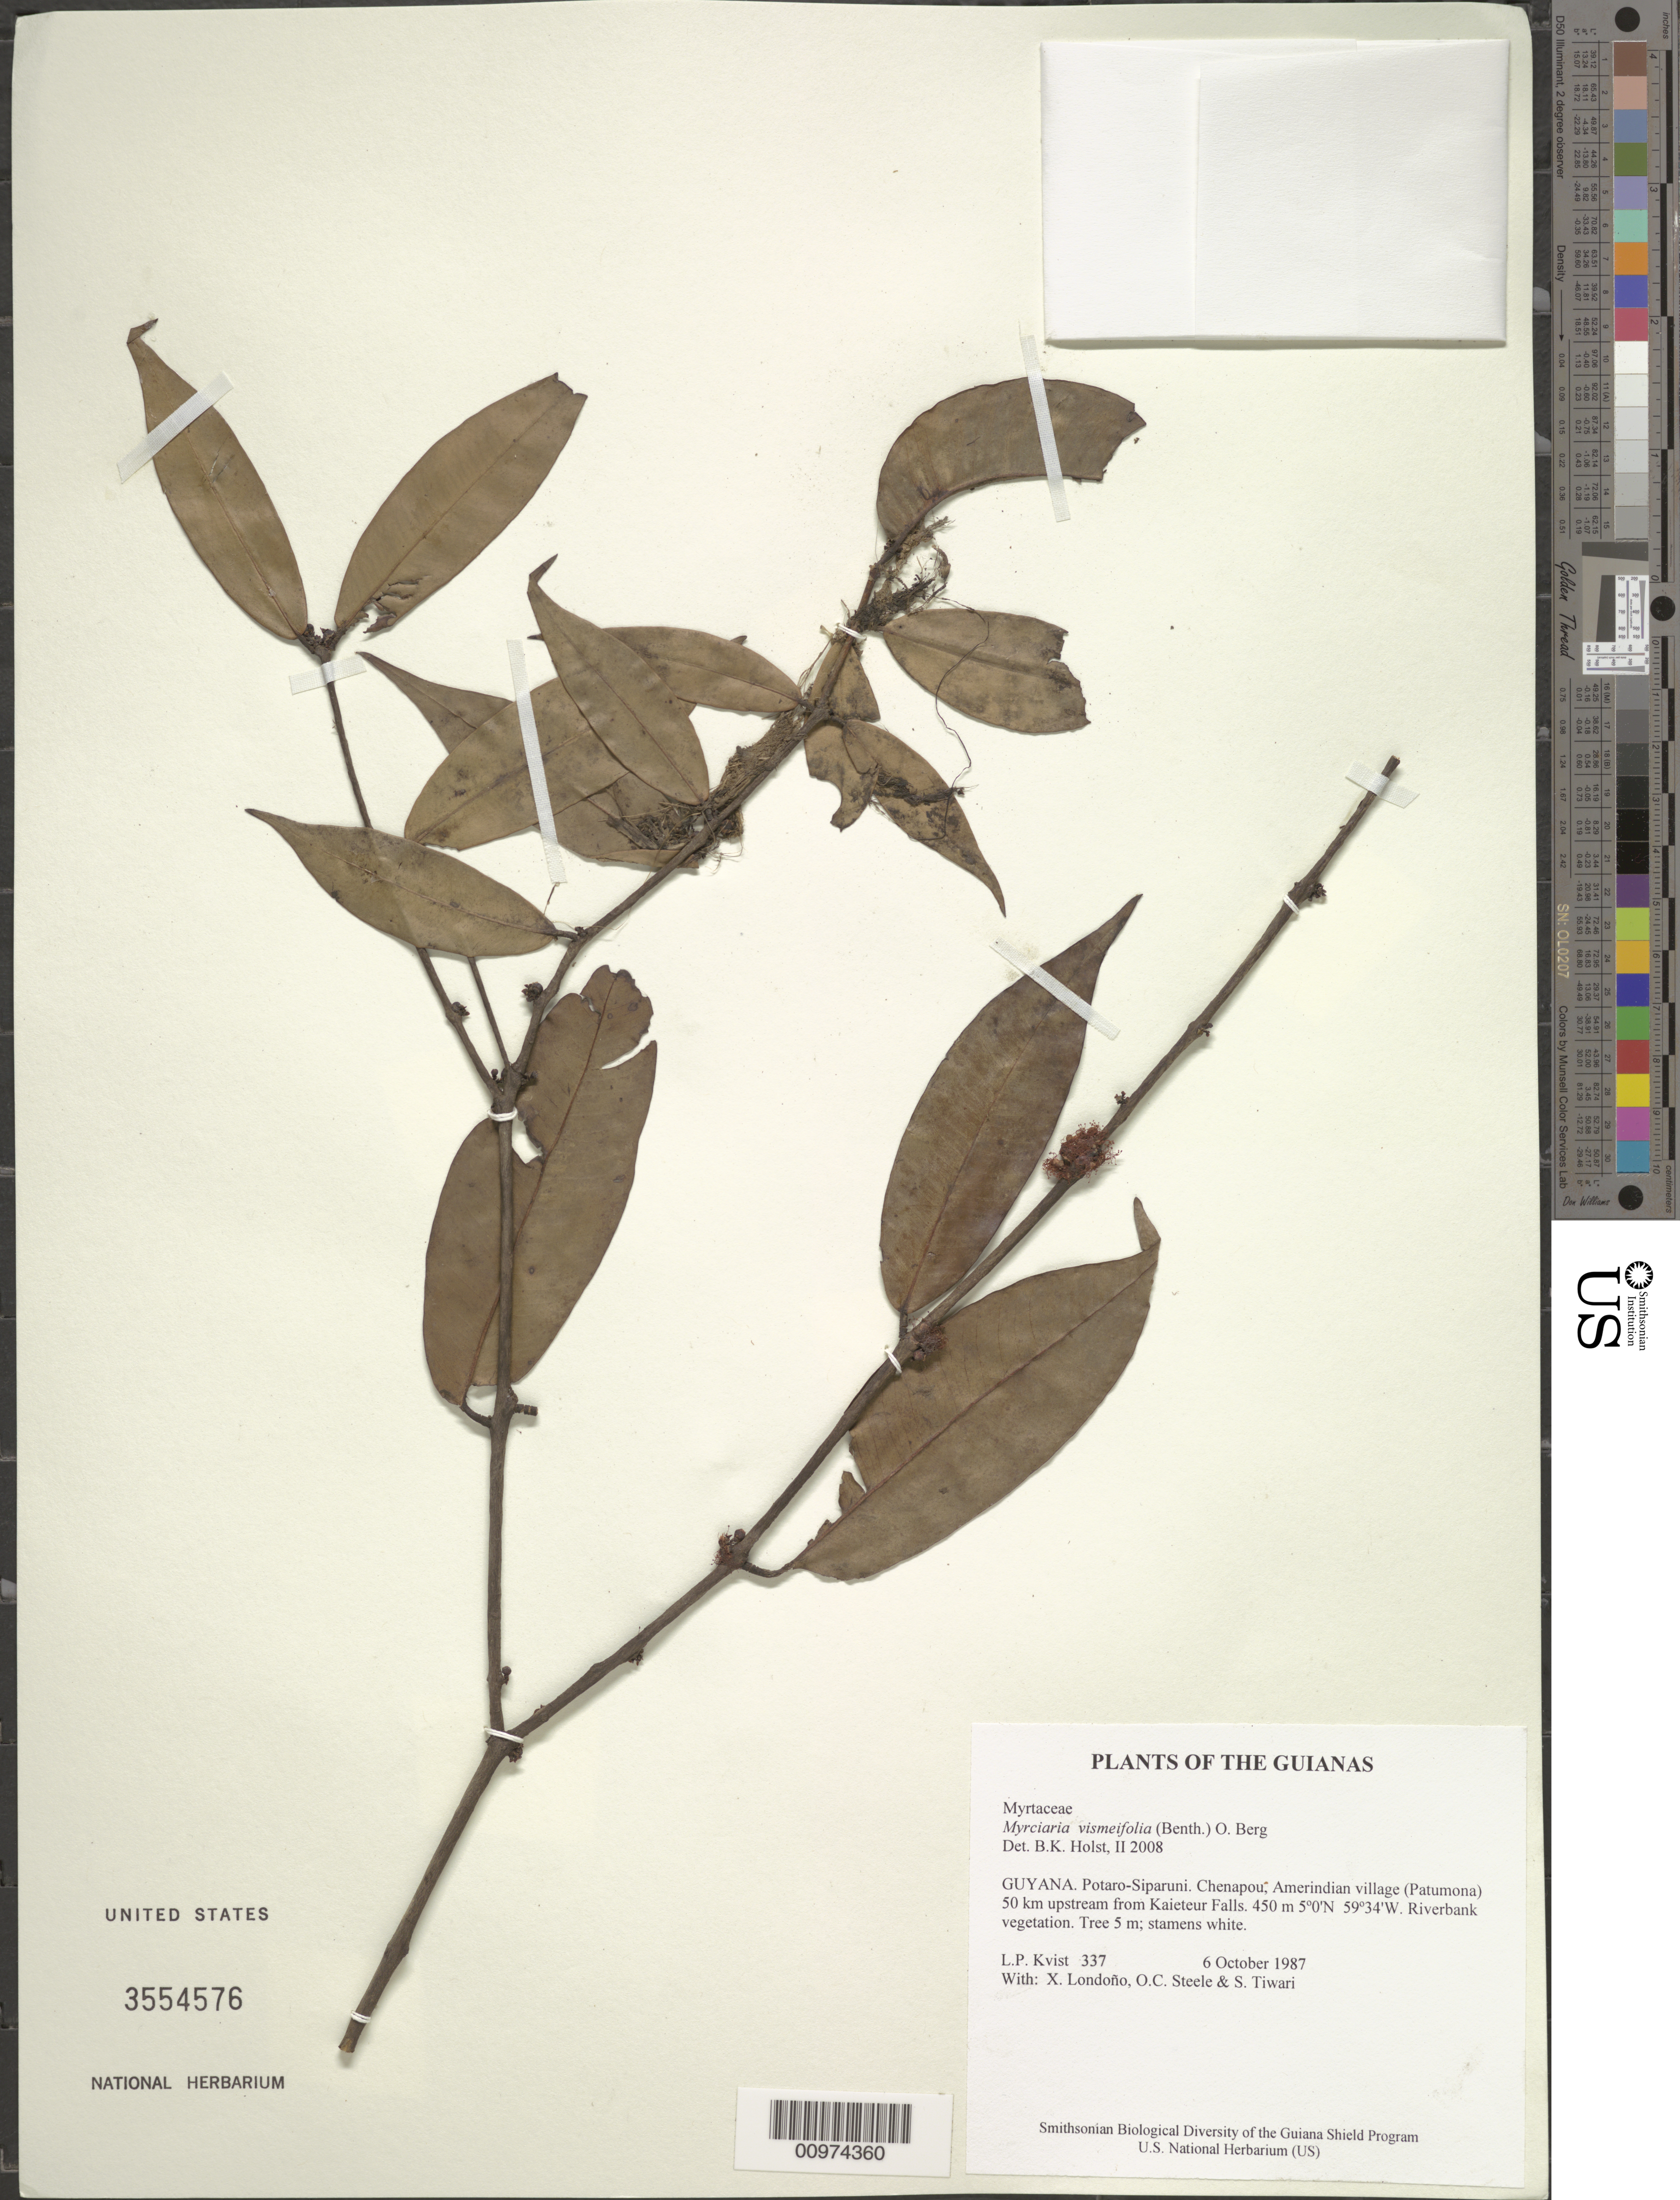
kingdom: Plantae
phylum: Tracheophyta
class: Magnoliopsida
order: Myrtales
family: Myrtaceae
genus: Myrciaria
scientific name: Myrciaria vismiifolia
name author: (Benth.) O. Berg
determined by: Holst, Bruce K.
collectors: L. P. Kvist, X. Londoño, O. C. Steele & S. Tiwari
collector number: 337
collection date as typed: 6 October 1987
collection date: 1987-10-06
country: Guyana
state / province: Potaro-Siparuni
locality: Chenapou, Amerindian village (Patumona) 50 km upstream from Kaieteur Falls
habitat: Riverbank vegetation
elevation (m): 450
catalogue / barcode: US 3554576